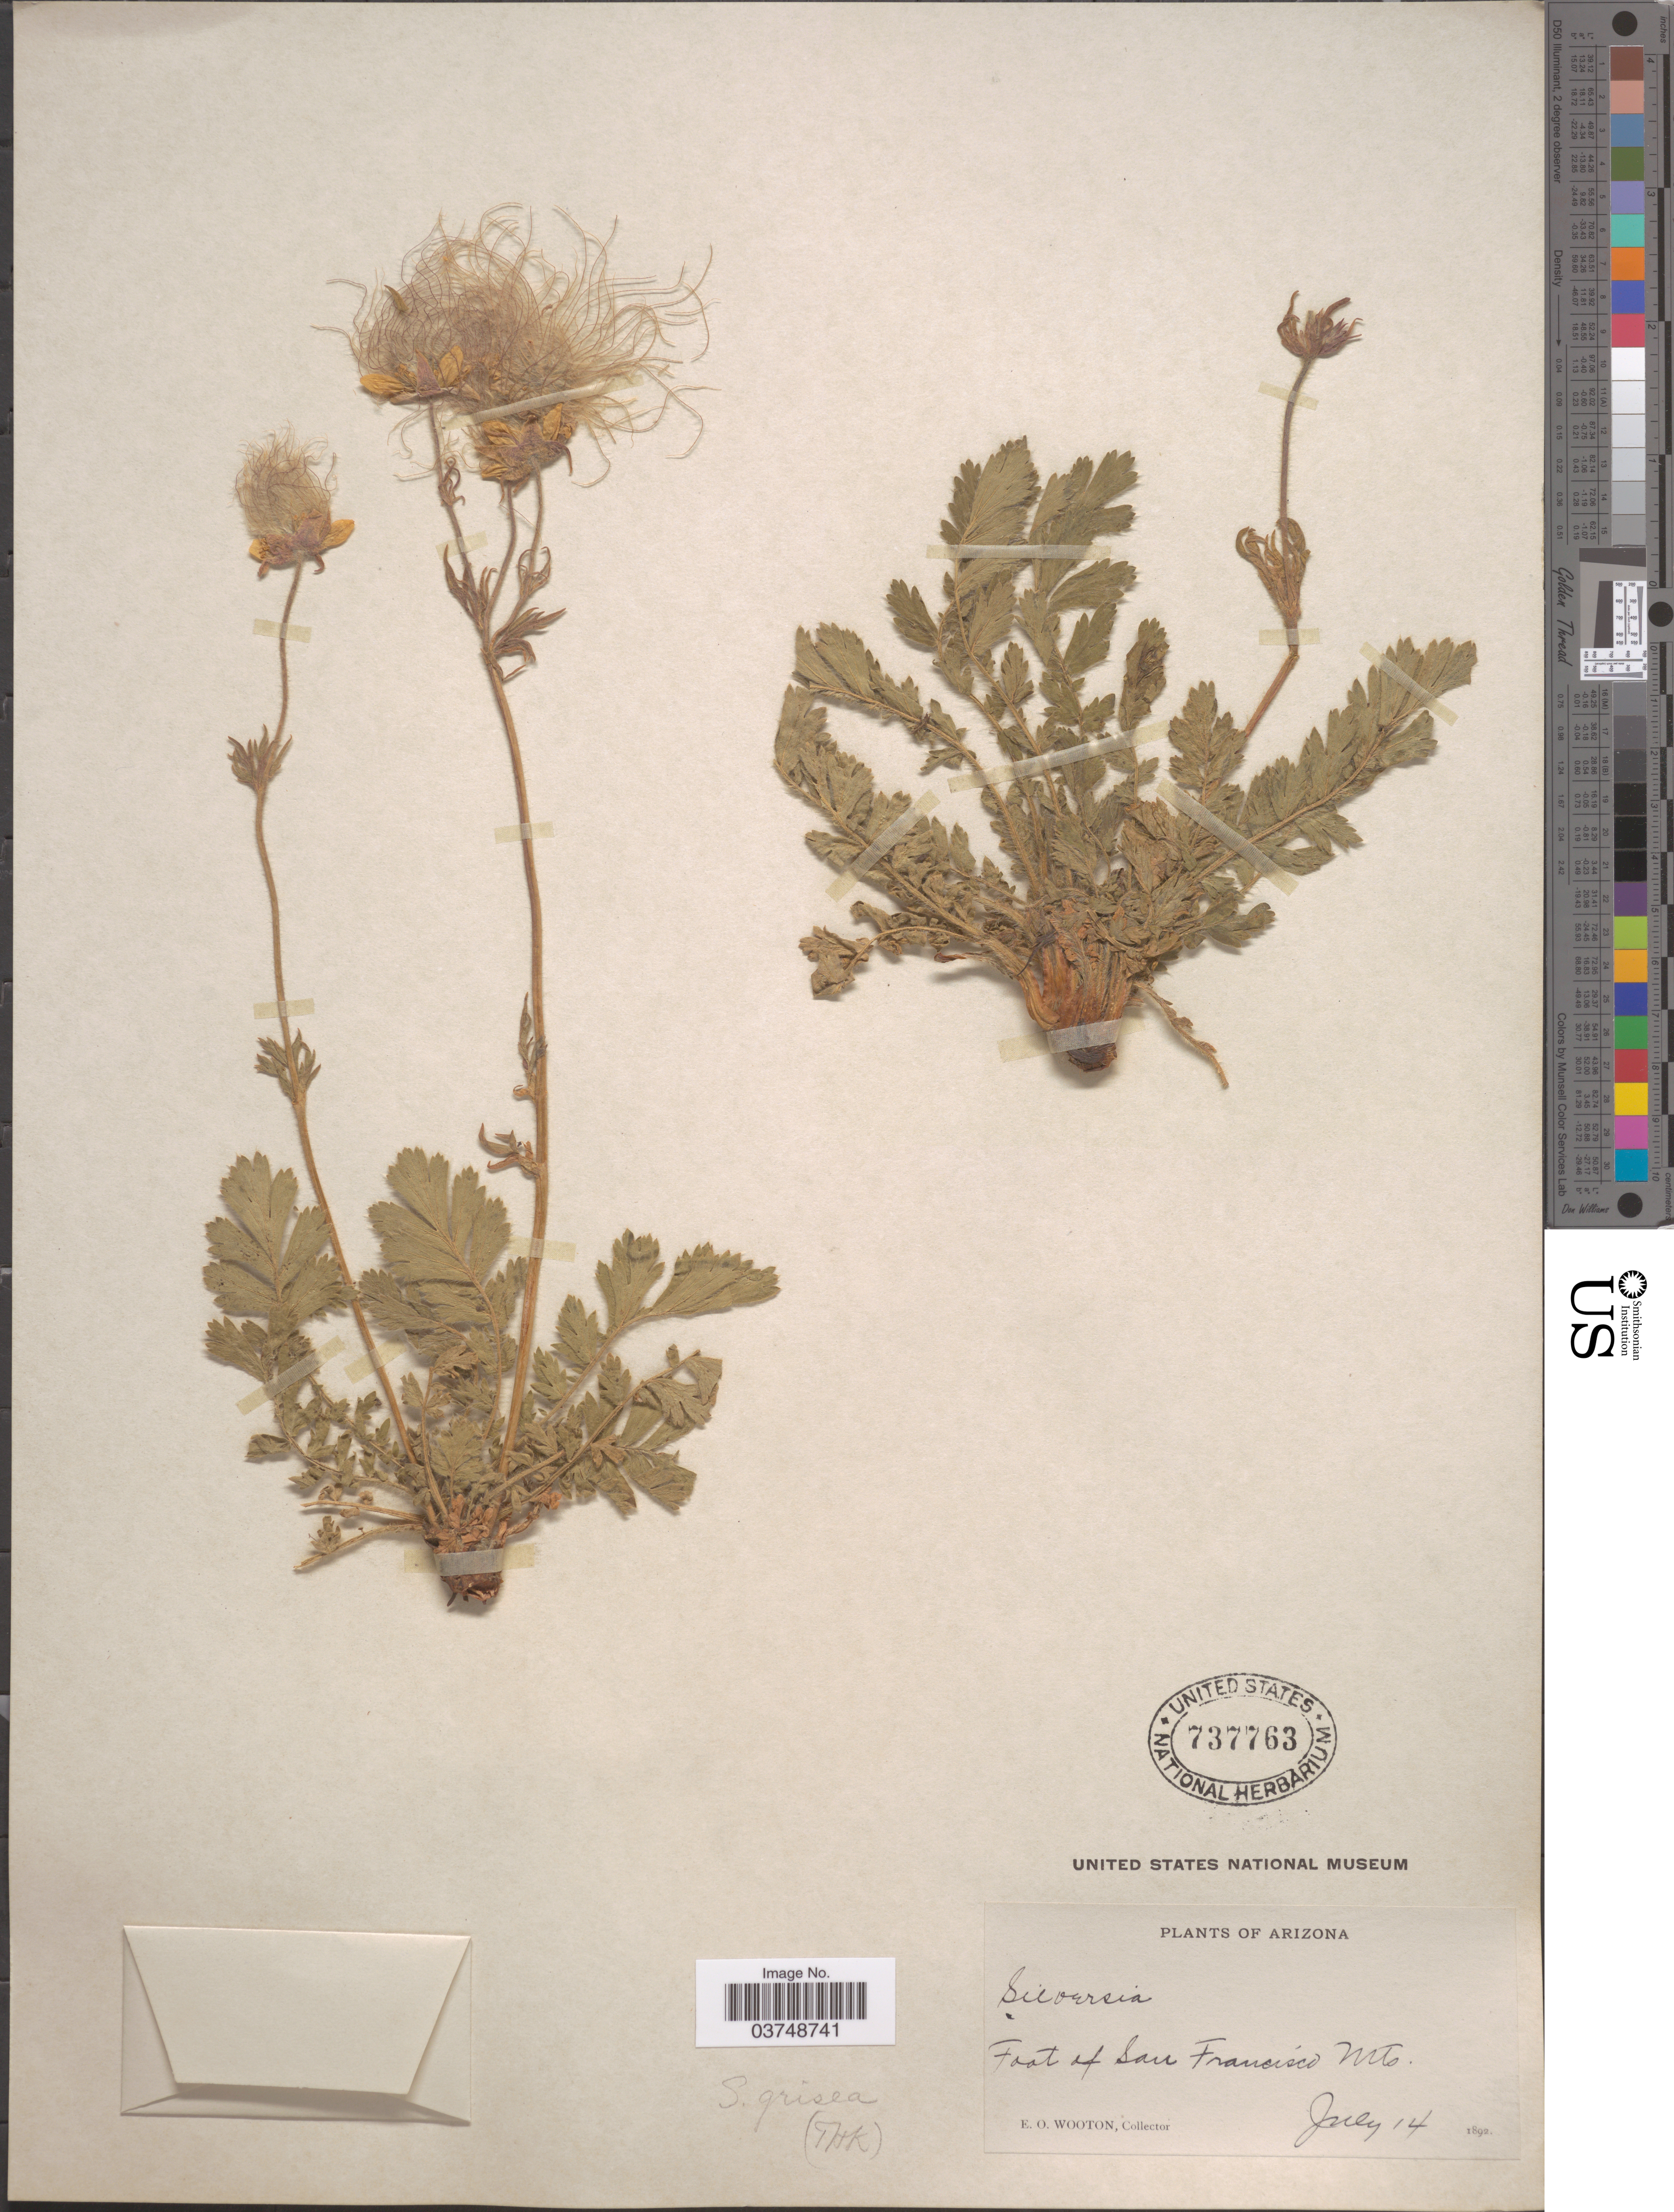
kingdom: Plantae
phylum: Tracheophyta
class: Magnoliopsida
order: Rosales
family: Rosaceae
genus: Geum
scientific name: Geum triflorum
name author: Pursh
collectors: E. O. Wooton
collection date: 1892-07-14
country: United States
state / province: Arizona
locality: Foot of San Francisco Mts.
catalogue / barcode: US 737763